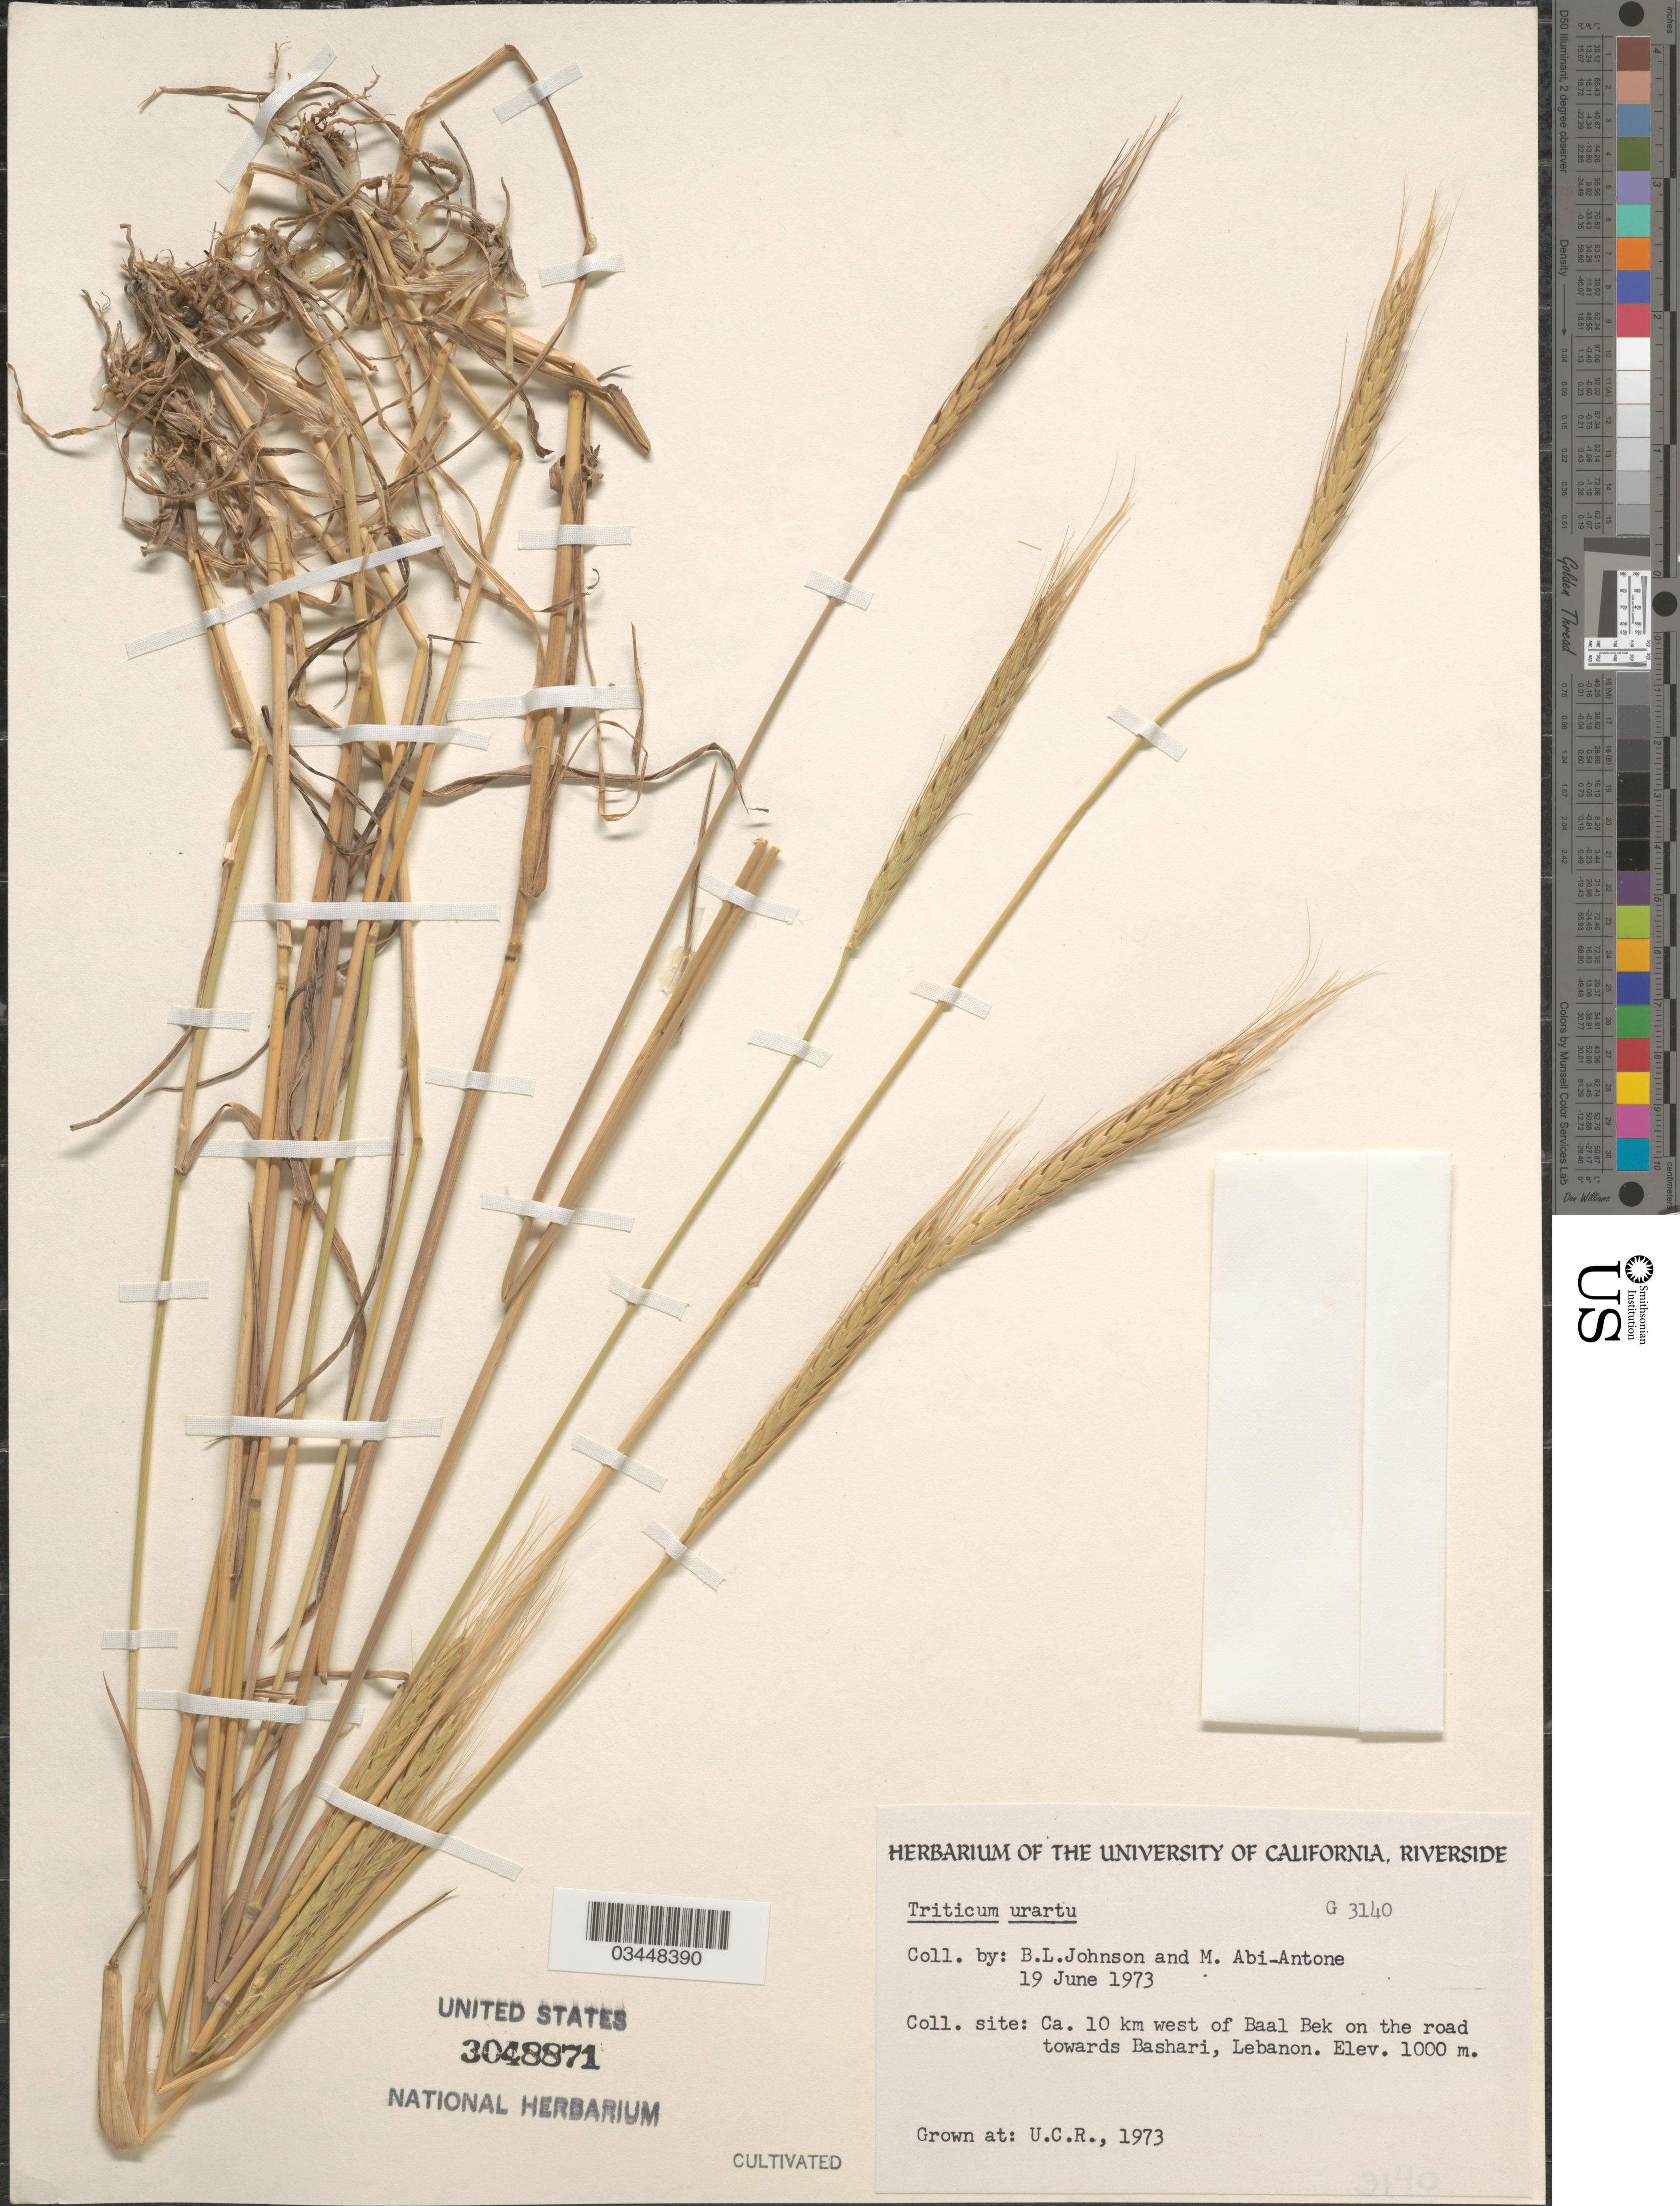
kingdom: Plantae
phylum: Tracheophyta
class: Liliopsida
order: Poales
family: Poaceae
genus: Triticum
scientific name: Triticum urartu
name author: Thumanjan ex Gandilyan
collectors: ex herb. Univ. of California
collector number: G3140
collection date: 1973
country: United States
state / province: California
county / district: Riverside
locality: U.C.R.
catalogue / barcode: US 3048871